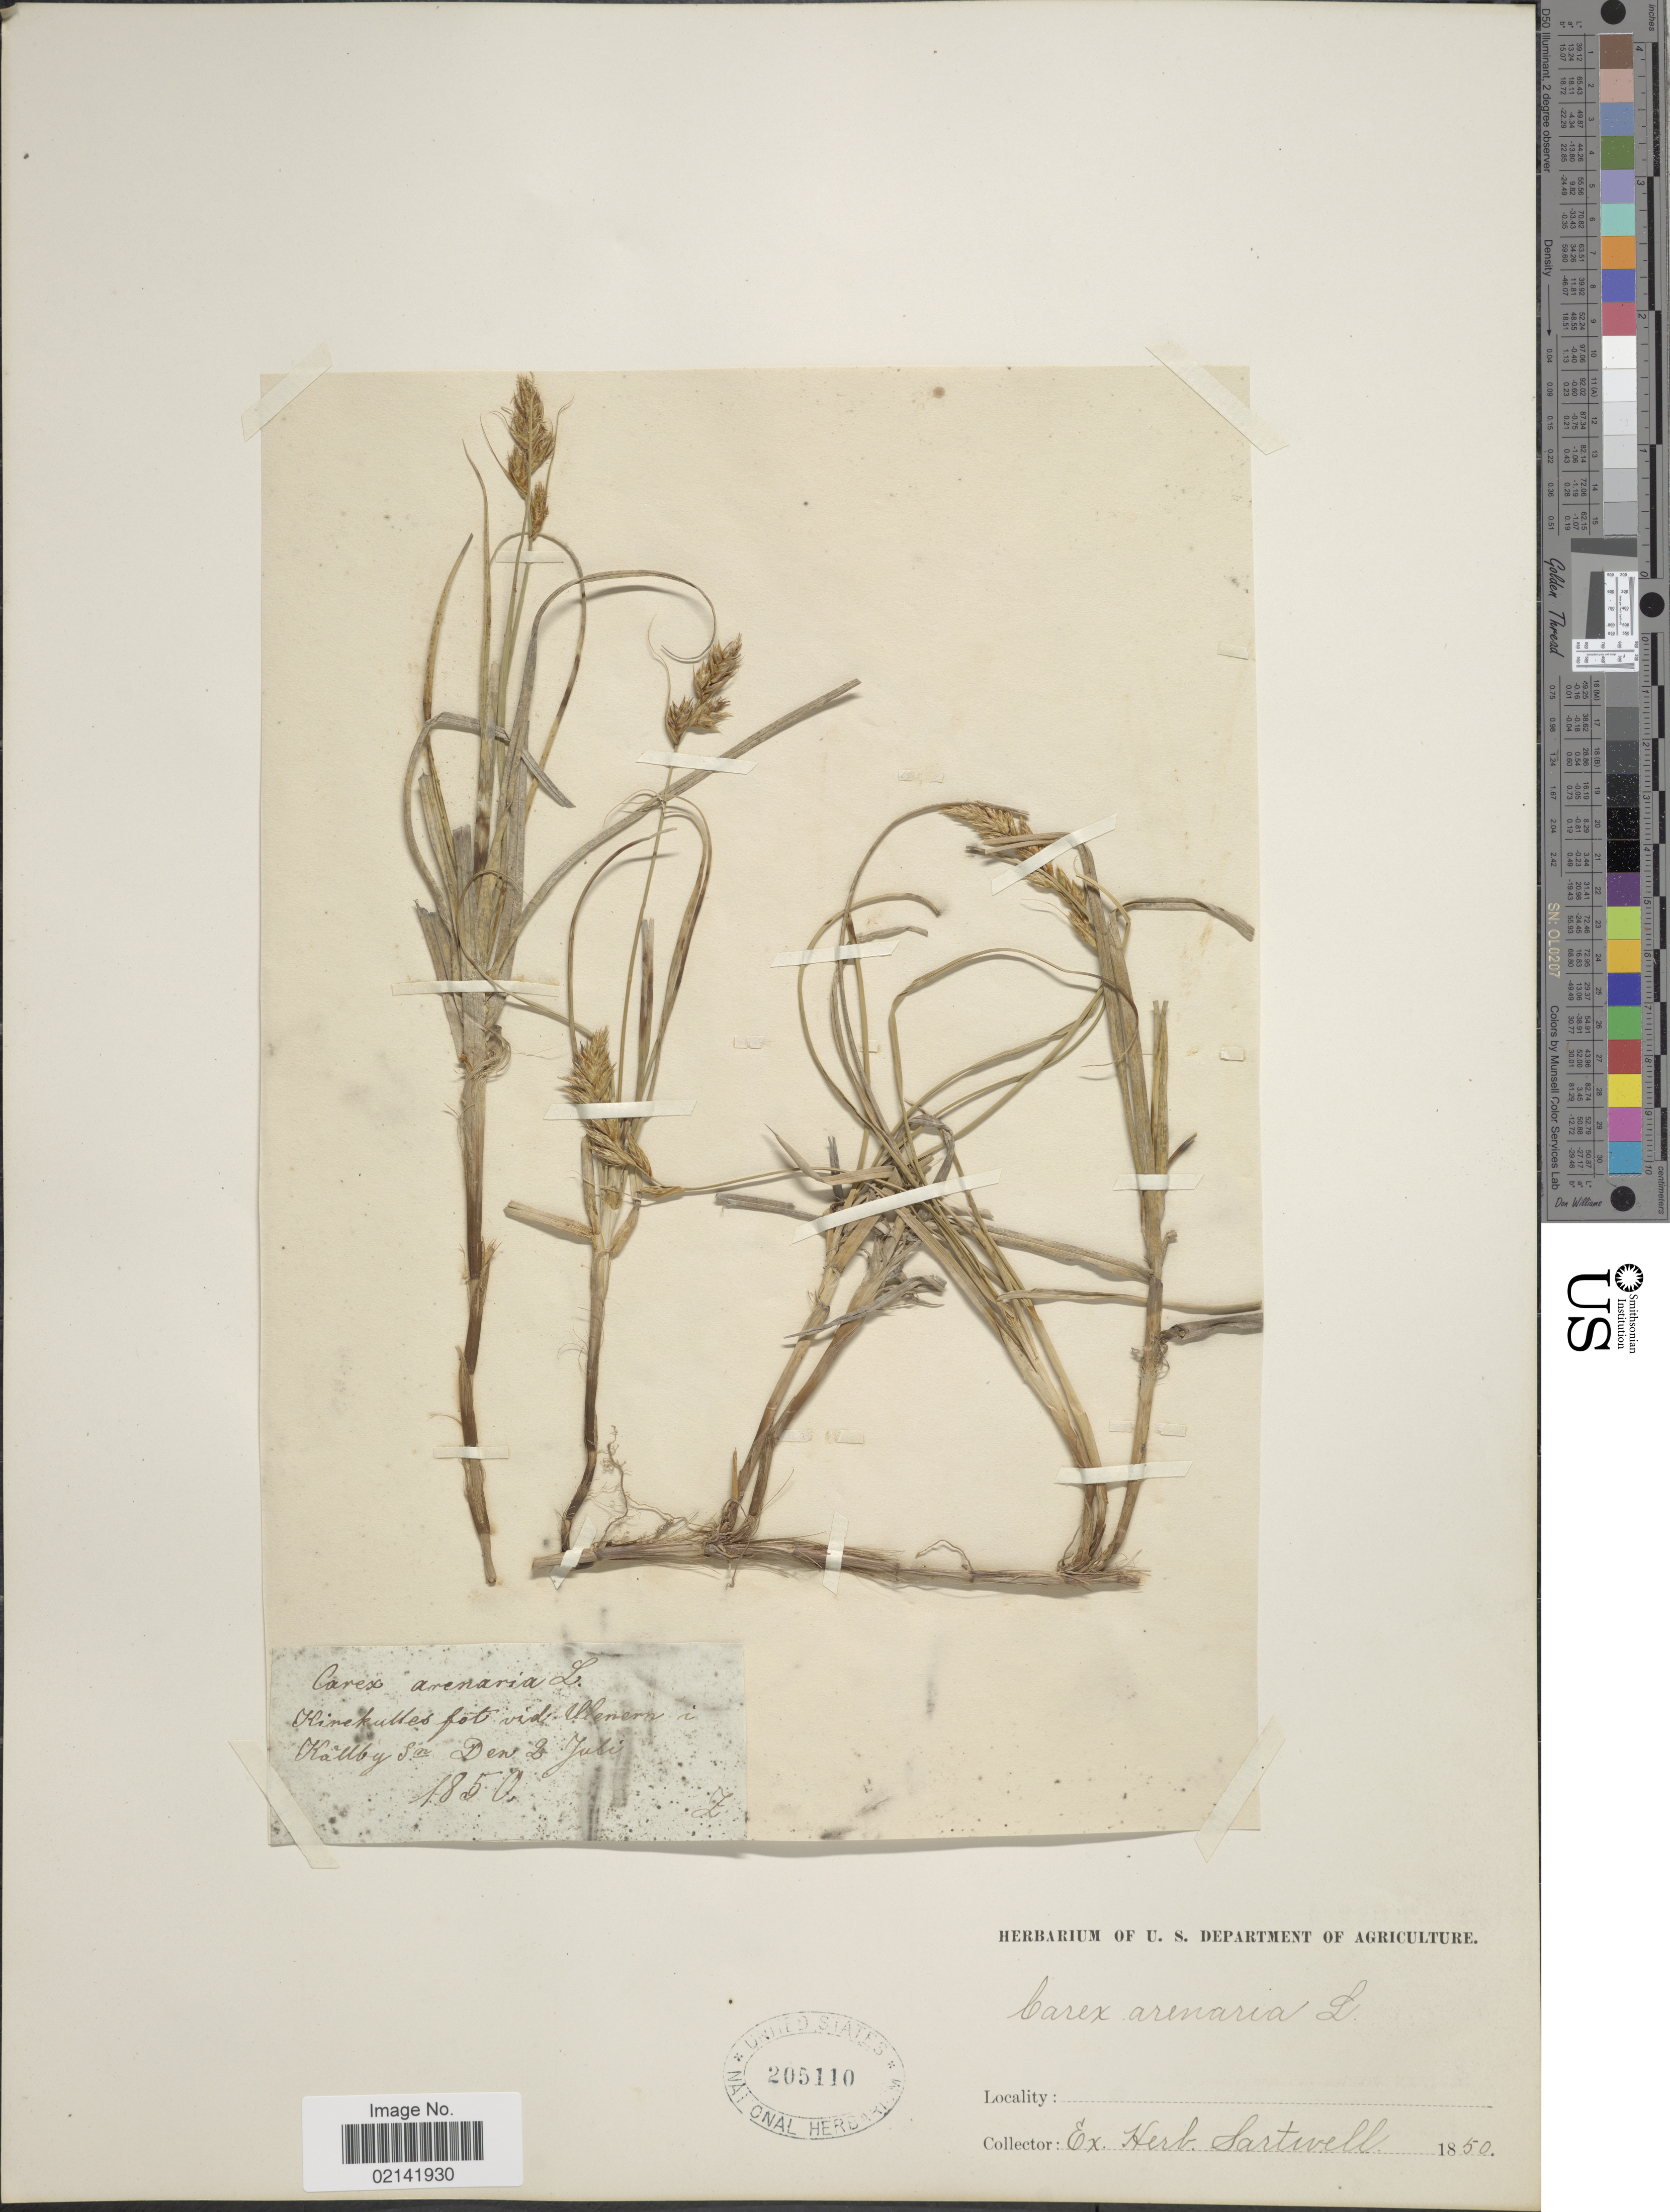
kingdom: Plantae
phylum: Tracheophyta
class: Liliopsida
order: Poales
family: Cyperaceae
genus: Carex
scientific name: Carex arenaria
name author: L.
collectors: ex herb. Sartwell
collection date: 1850-07-02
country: Sweden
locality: Kinekulles fot vid Illemern i Kallby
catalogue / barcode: US 205110